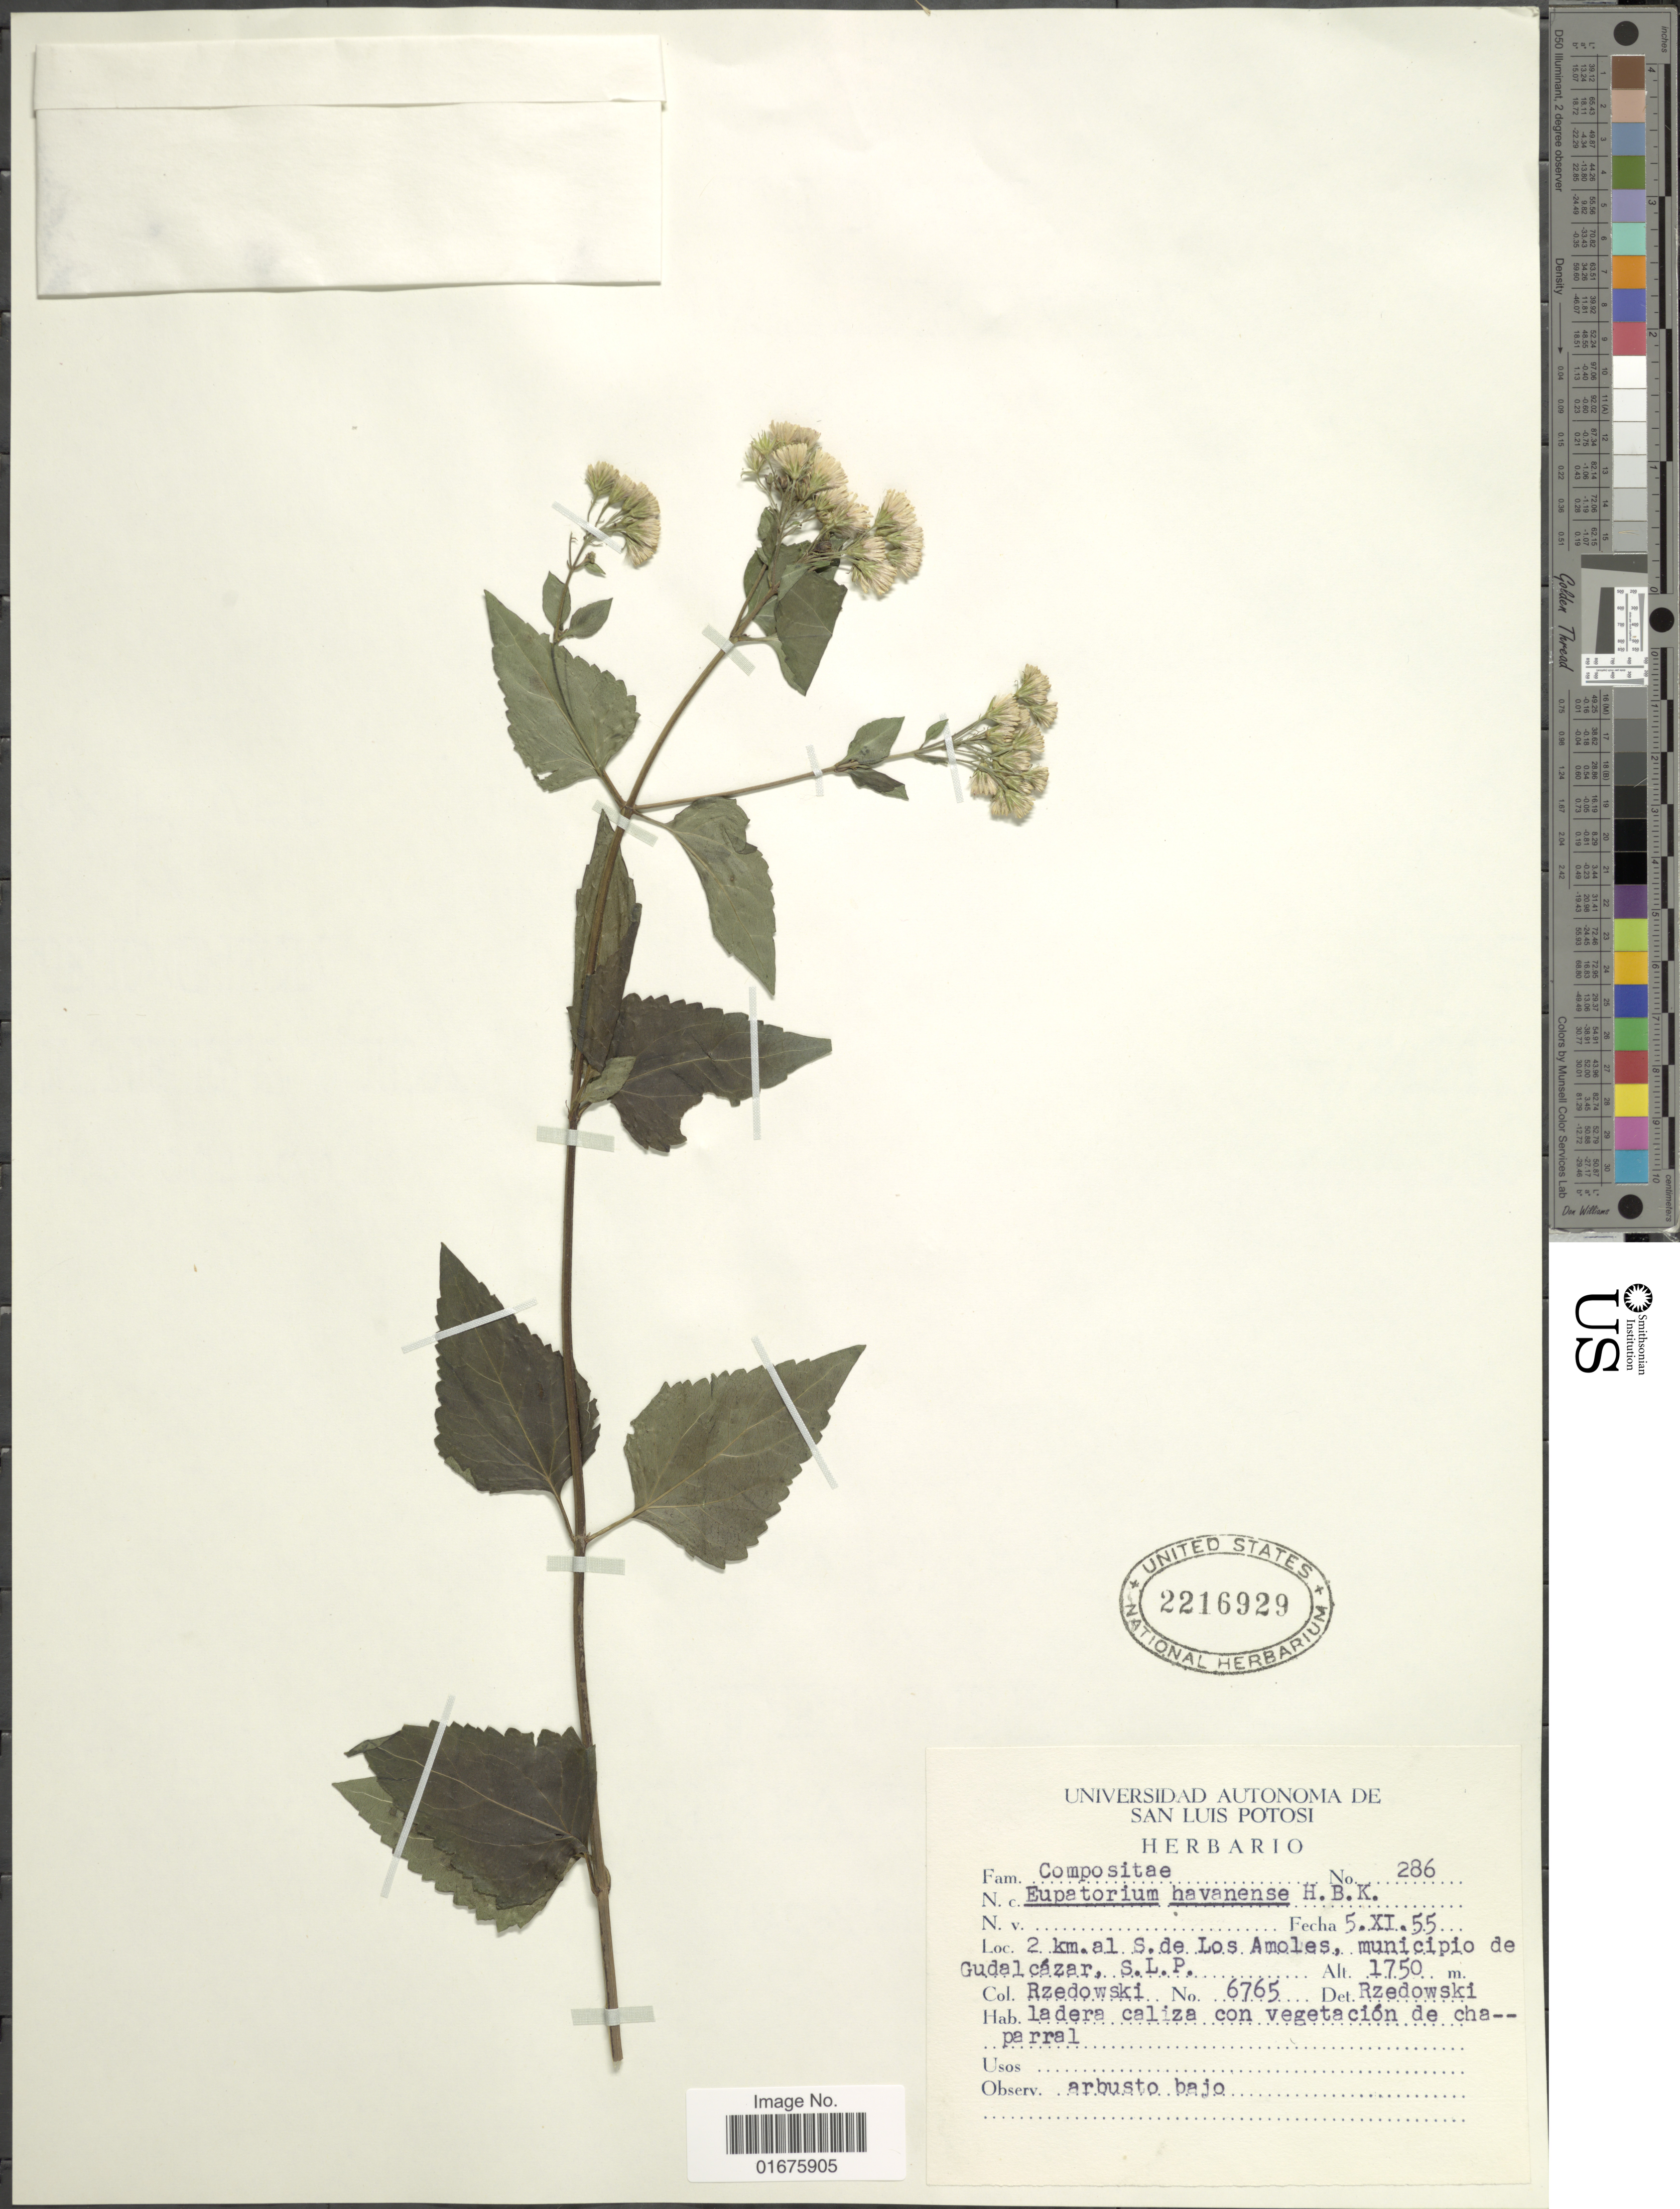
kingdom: Plantae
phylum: Tracheophyta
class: Magnoliopsida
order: Asterales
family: Asteraceae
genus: Ageratina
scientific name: Ageratina havanensis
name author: (Kunth) R.M. King & H. Rob.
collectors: Rzedowski, --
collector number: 6765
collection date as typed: Transcribed d/m/y: 5/12/55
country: Mexico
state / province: San Luis Potosí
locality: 2 km. al S. de Los Amoles, municipio de Gudalcázar, ladera caliza con vegetación de chaparral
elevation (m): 1750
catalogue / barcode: US 2216929